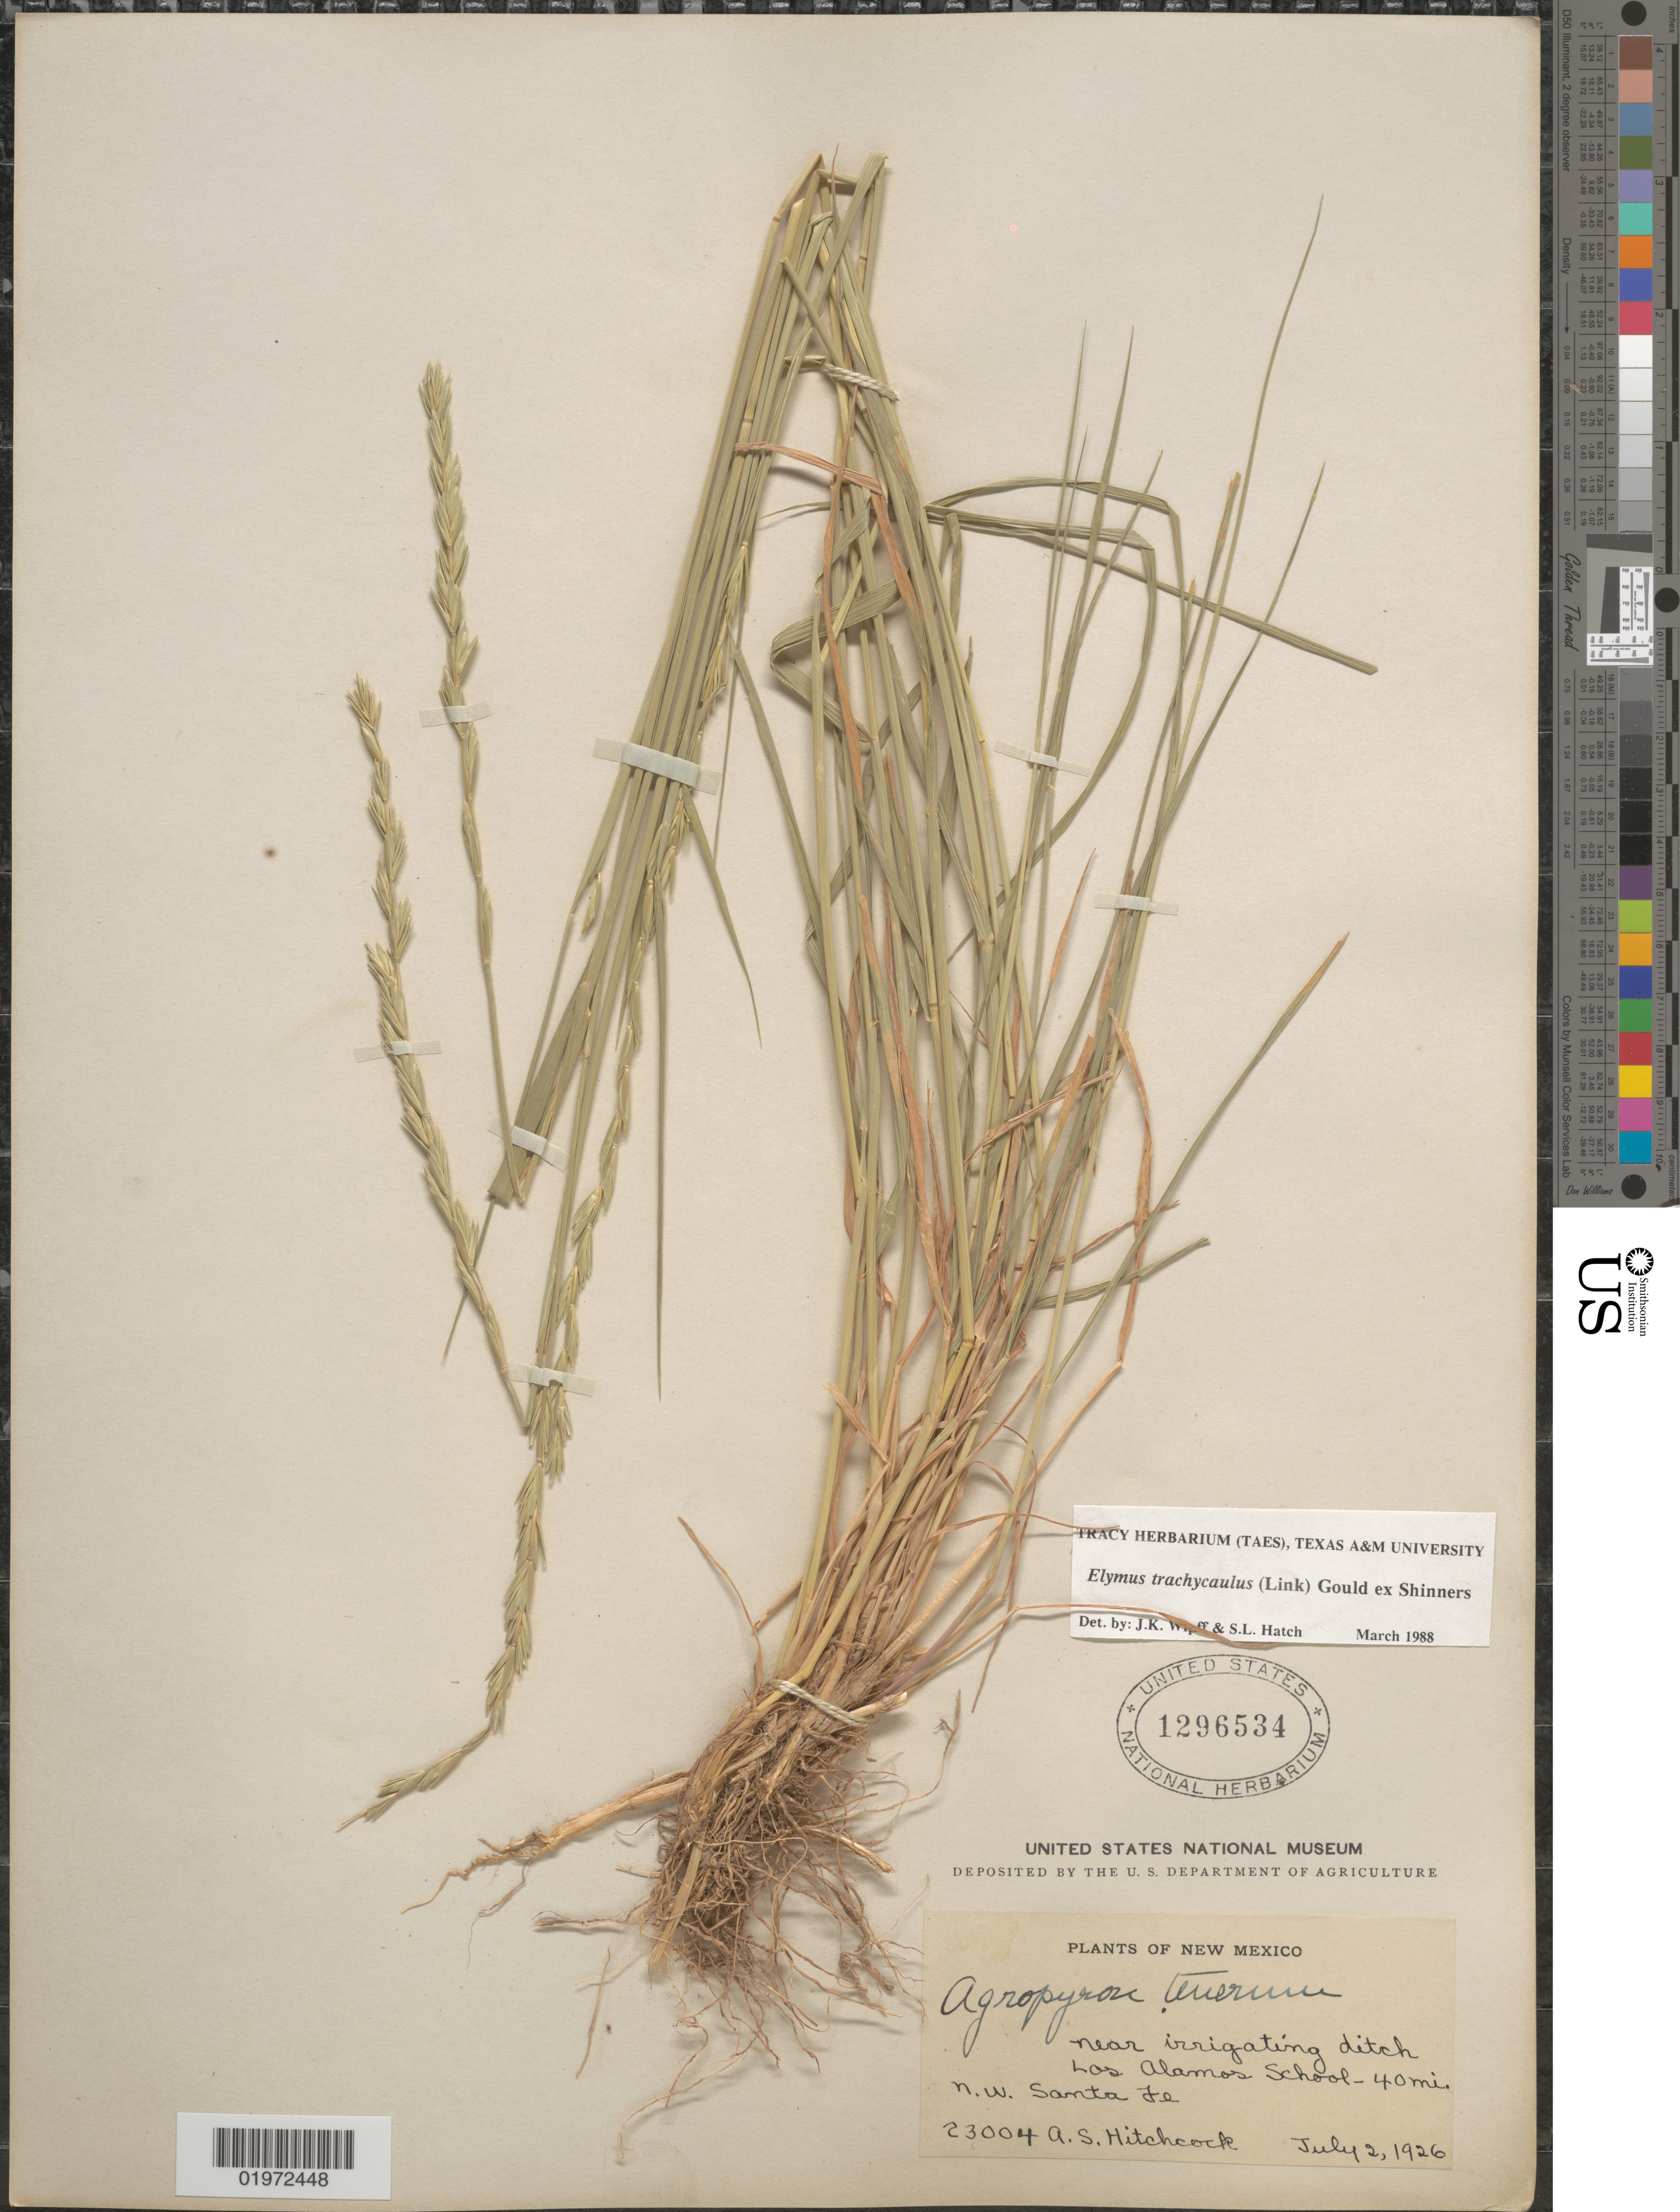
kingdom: Plantae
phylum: Tracheophyta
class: Liliopsida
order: Poales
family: Poaceae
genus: Elymus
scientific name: Elymus trachycaulus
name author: (Link) Gould ex Shinners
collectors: A. S. Hitchcock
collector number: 23004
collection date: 1926-07-02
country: United States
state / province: New Mexico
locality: Near irrigating ditch Los Alamos School - 40 mi. N.W. Santa Fe.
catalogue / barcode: US 1296534